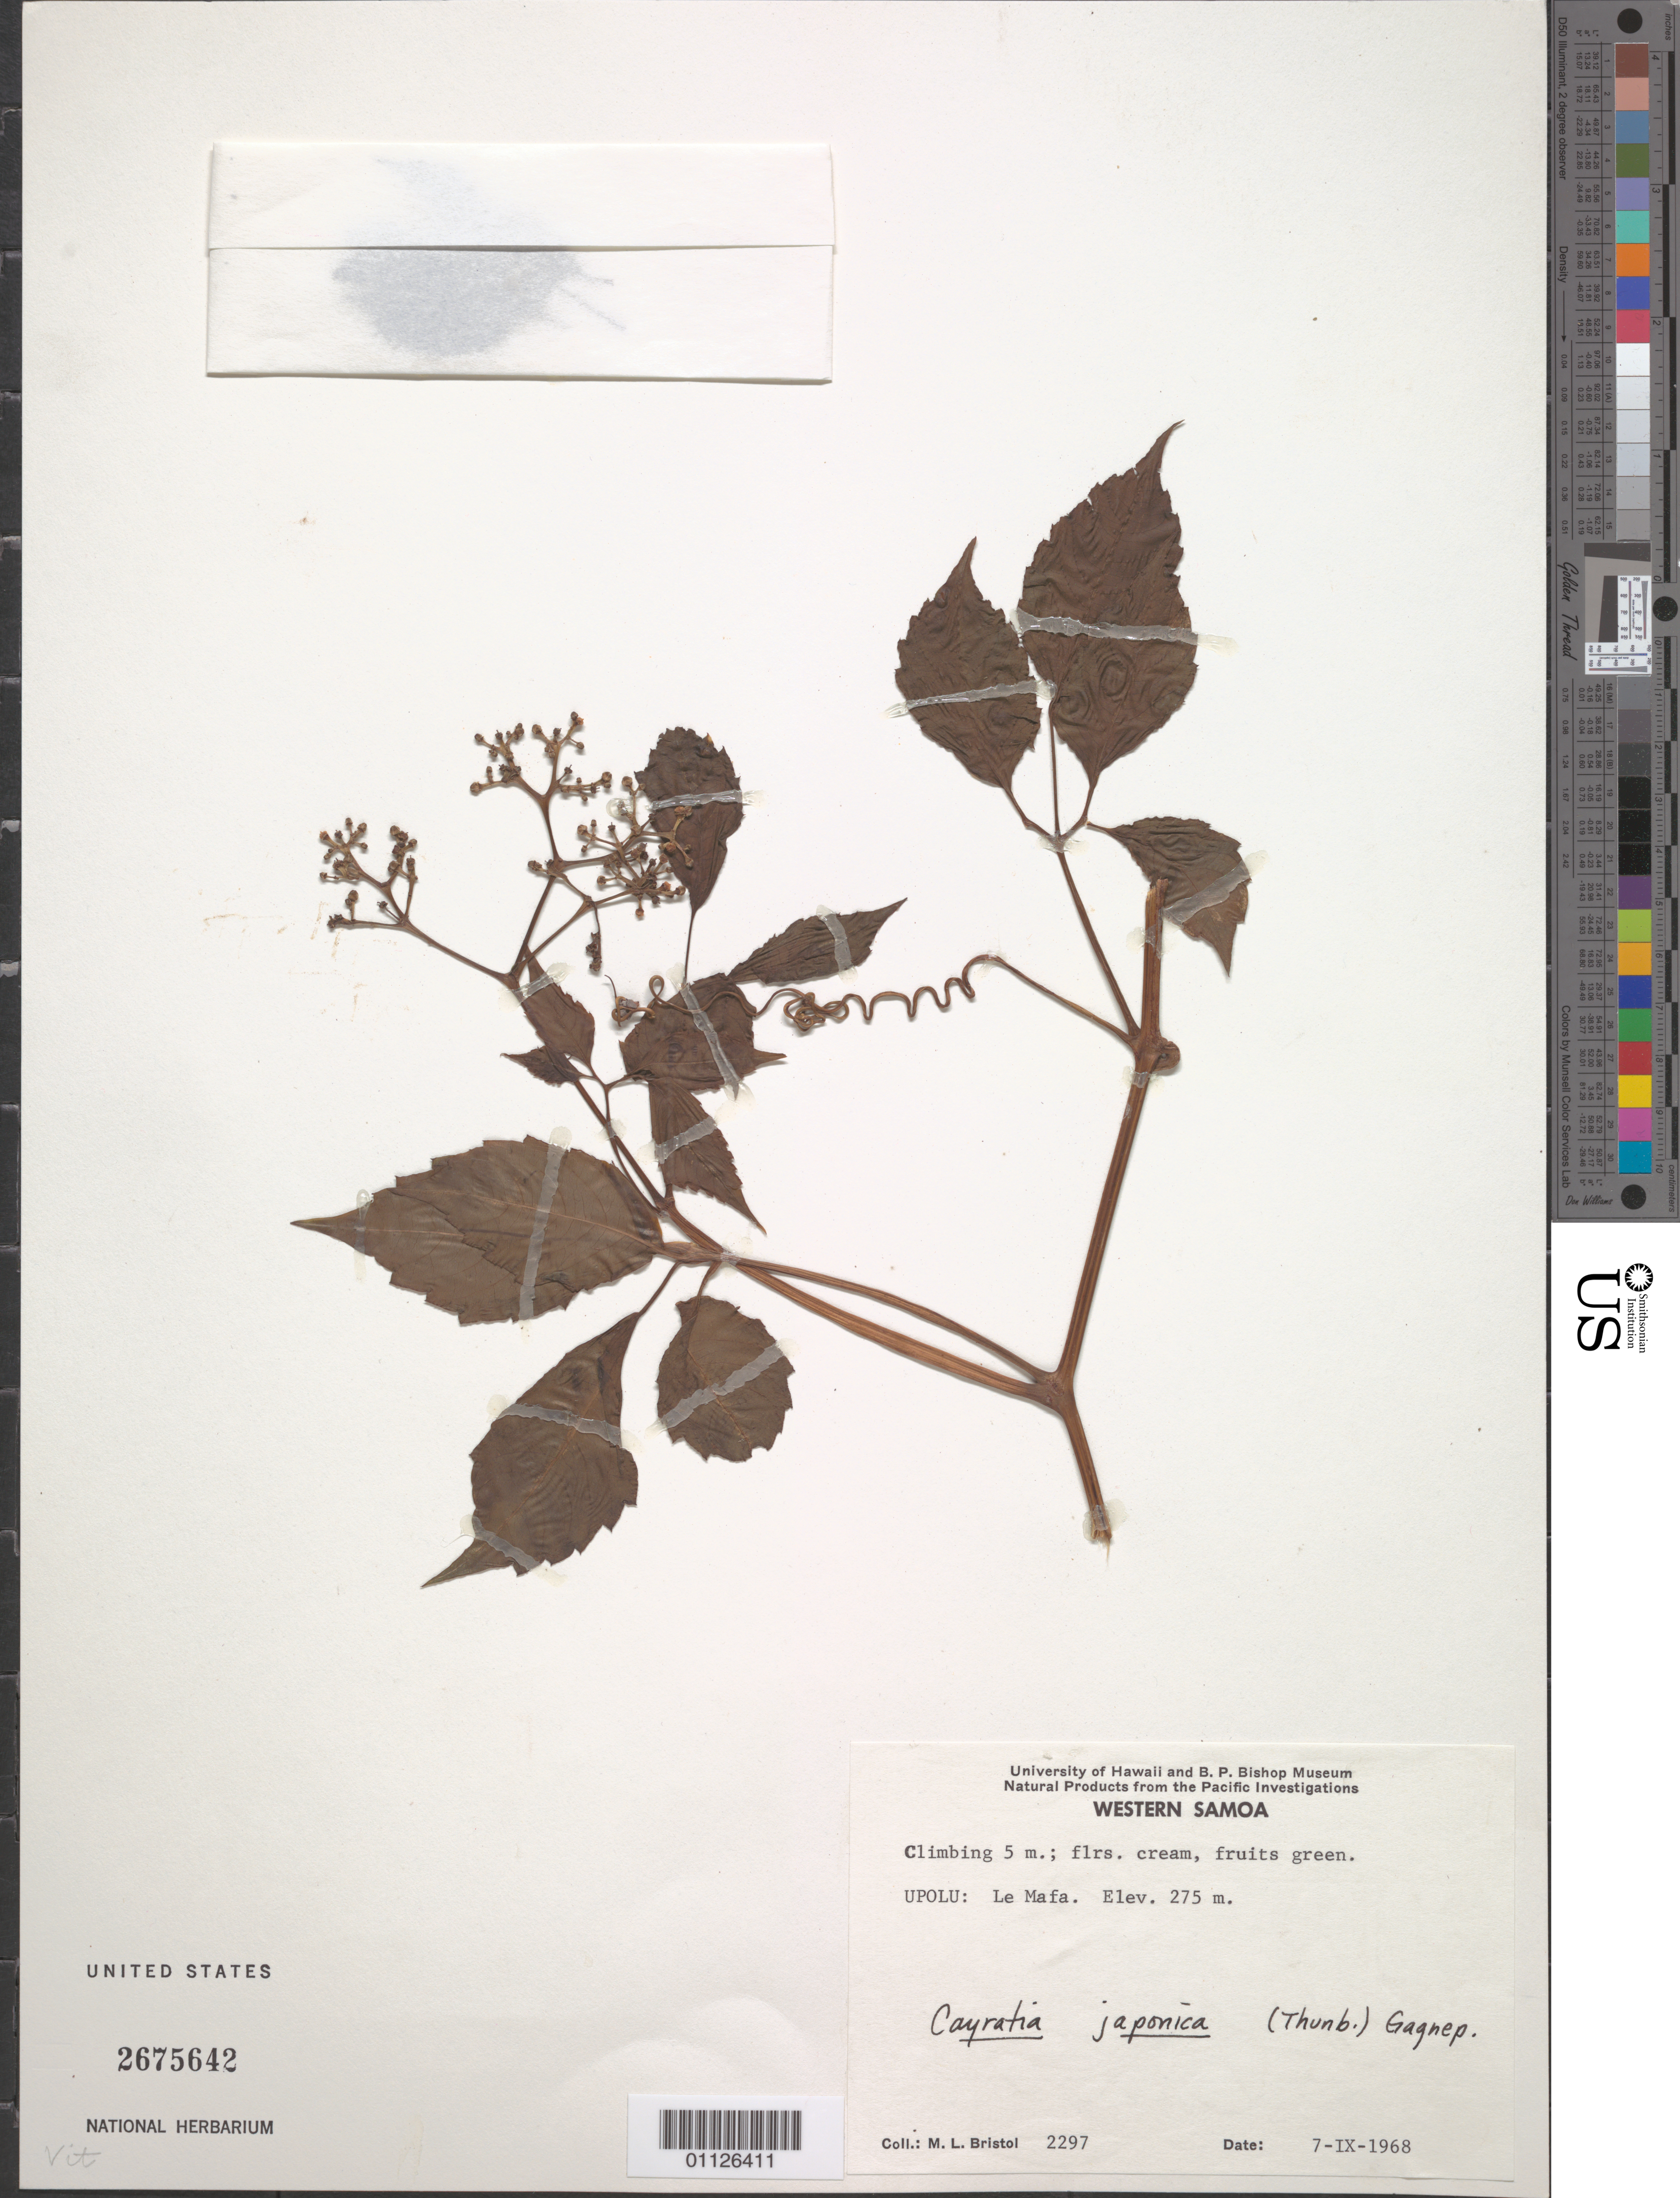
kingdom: Plantae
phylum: Tracheophyta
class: Magnoliopsida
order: Vitales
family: Vitaceae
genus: Cayratia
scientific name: Cayratia japonica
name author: (Thunb.) Gagnep.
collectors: M. L. Bristol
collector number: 2297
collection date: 1968-09-07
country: Samoa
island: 'Upolu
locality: Upolu: La Mafa.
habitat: Climbing.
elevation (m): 275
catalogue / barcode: US 2675642